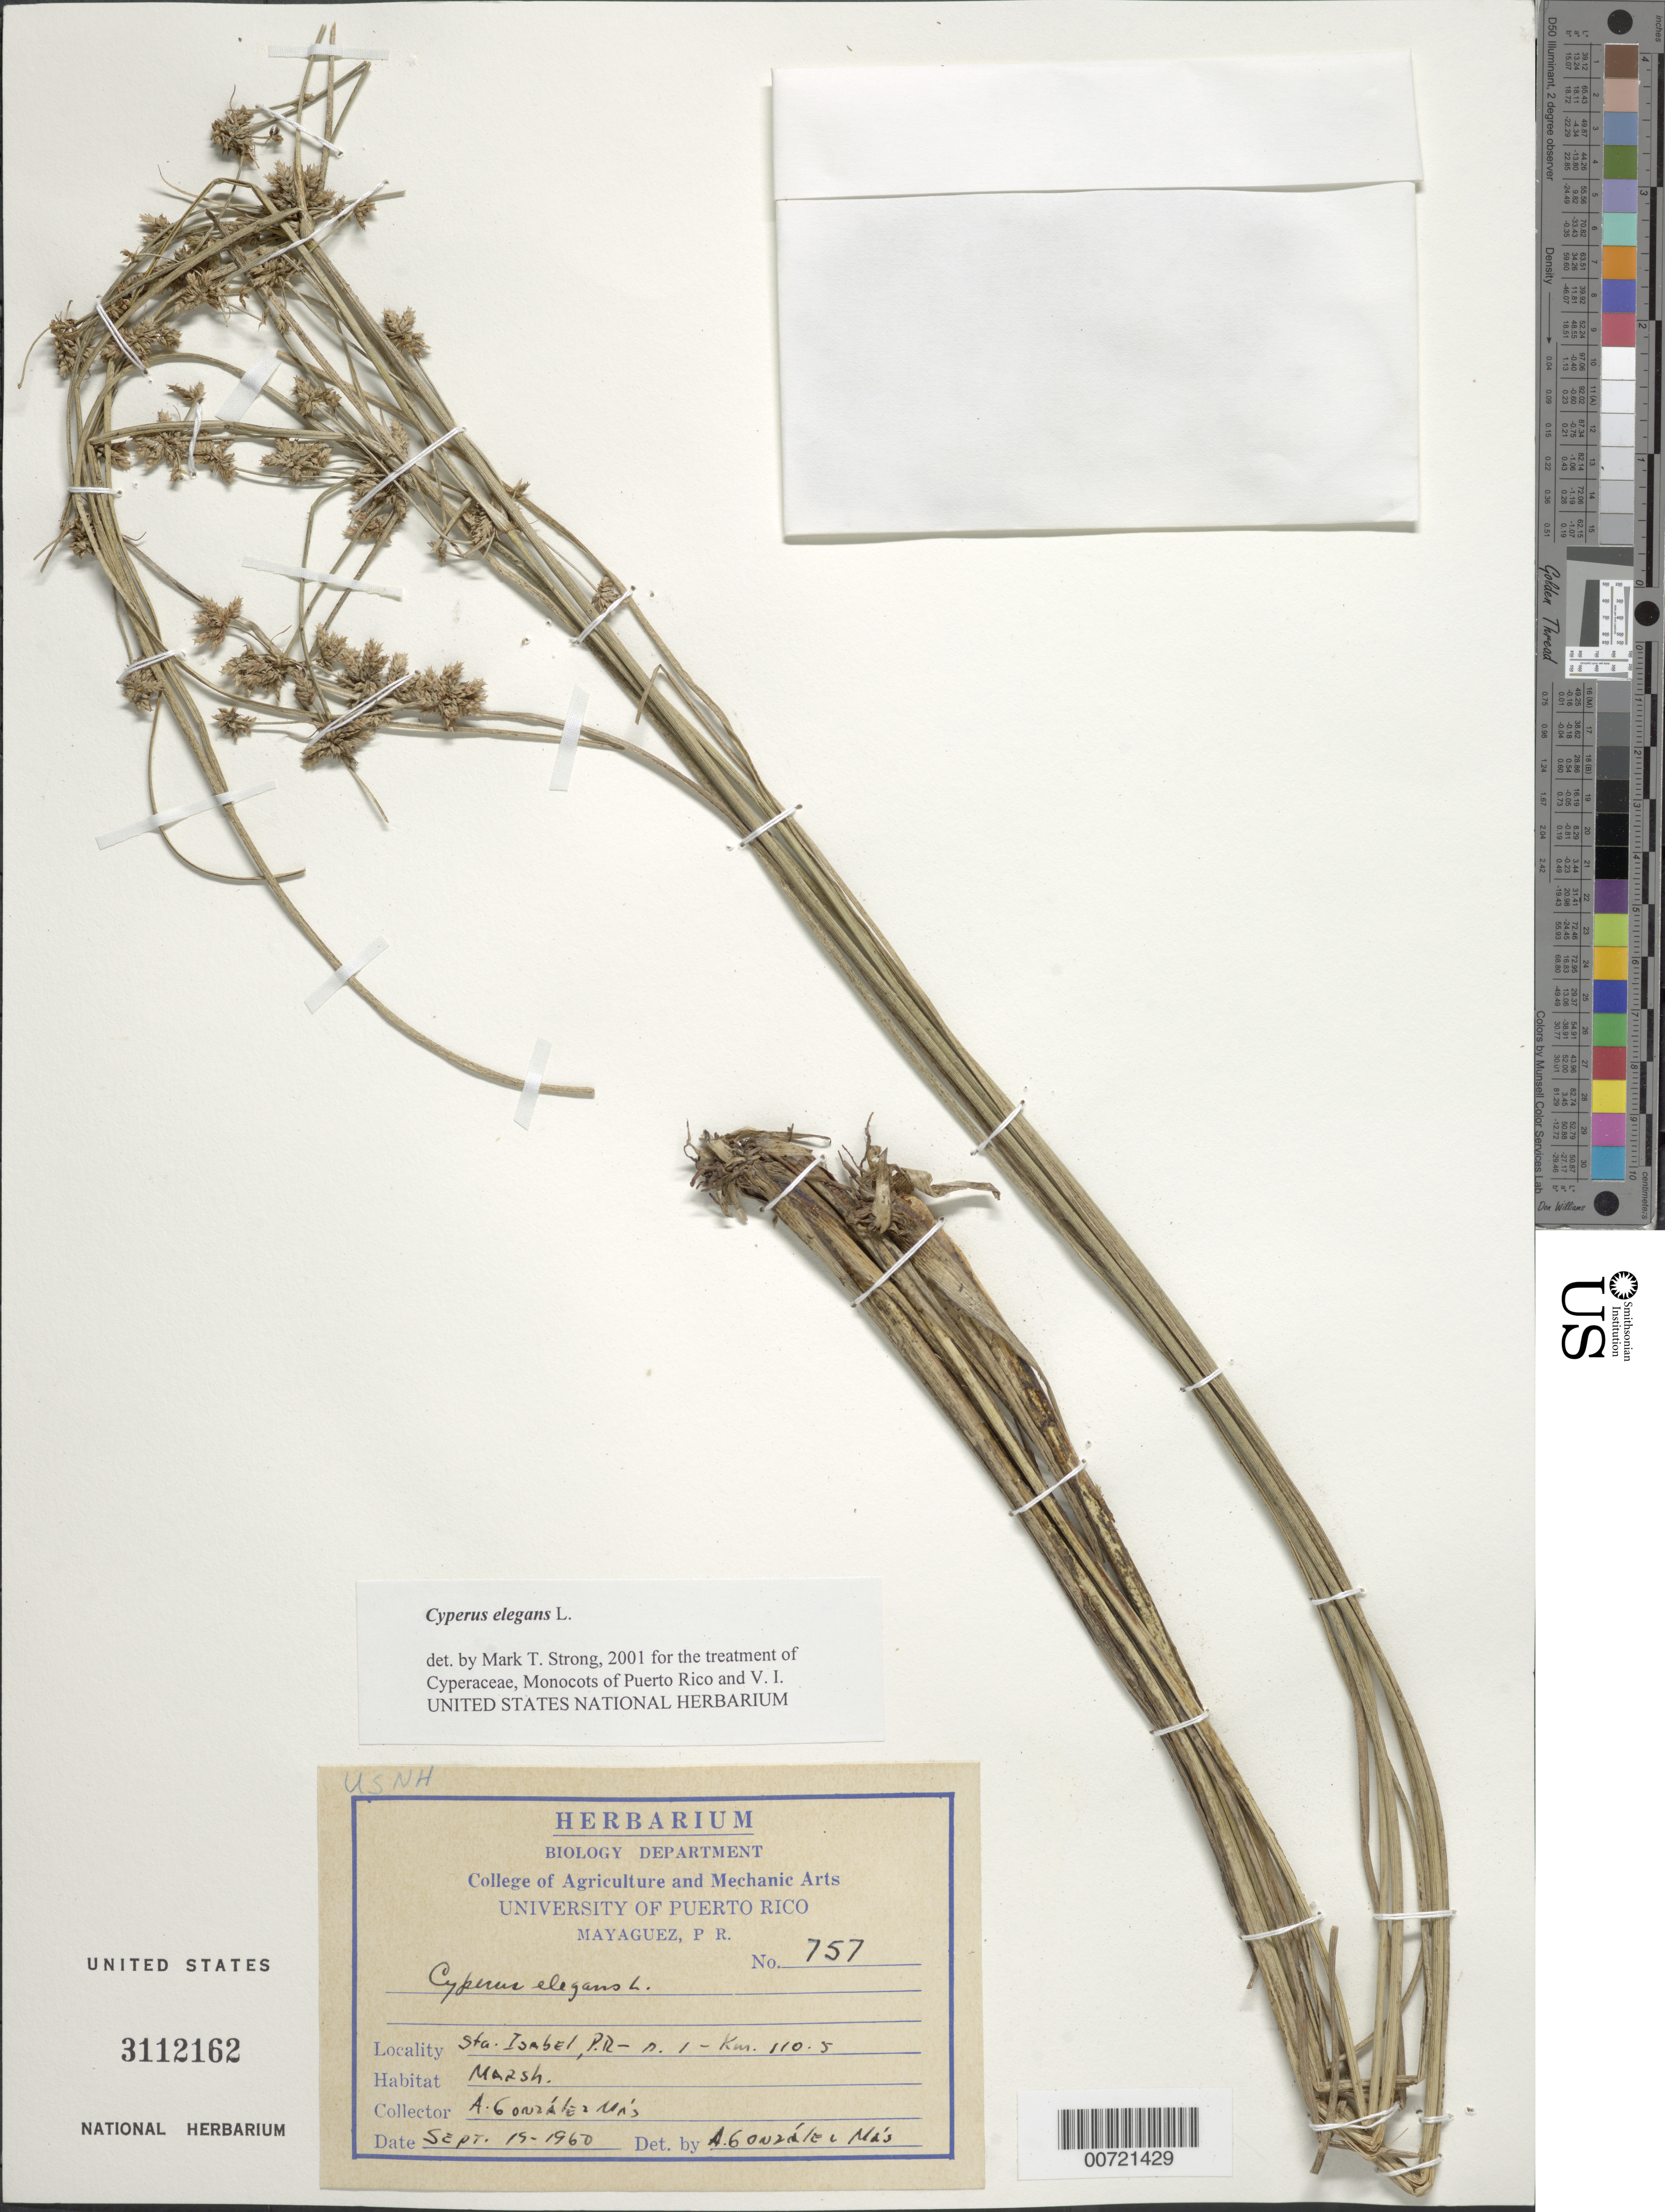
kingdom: Plantae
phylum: Tracheophyta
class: Liliopsida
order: Poales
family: Cyperaceae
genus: Cyperus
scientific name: Cyperus elegans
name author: L.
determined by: Strong, M. T., (US), Smithsonian Institution - National Museum of Natural History (UNITED STATES)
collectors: A. González Más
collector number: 757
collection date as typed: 19 Sep 1960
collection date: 1960-09-19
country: Puerto Rico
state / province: Santa Isabel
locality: Santa Isabel: Rt. 1, km 110.5.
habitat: Marsh.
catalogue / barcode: US 3112162